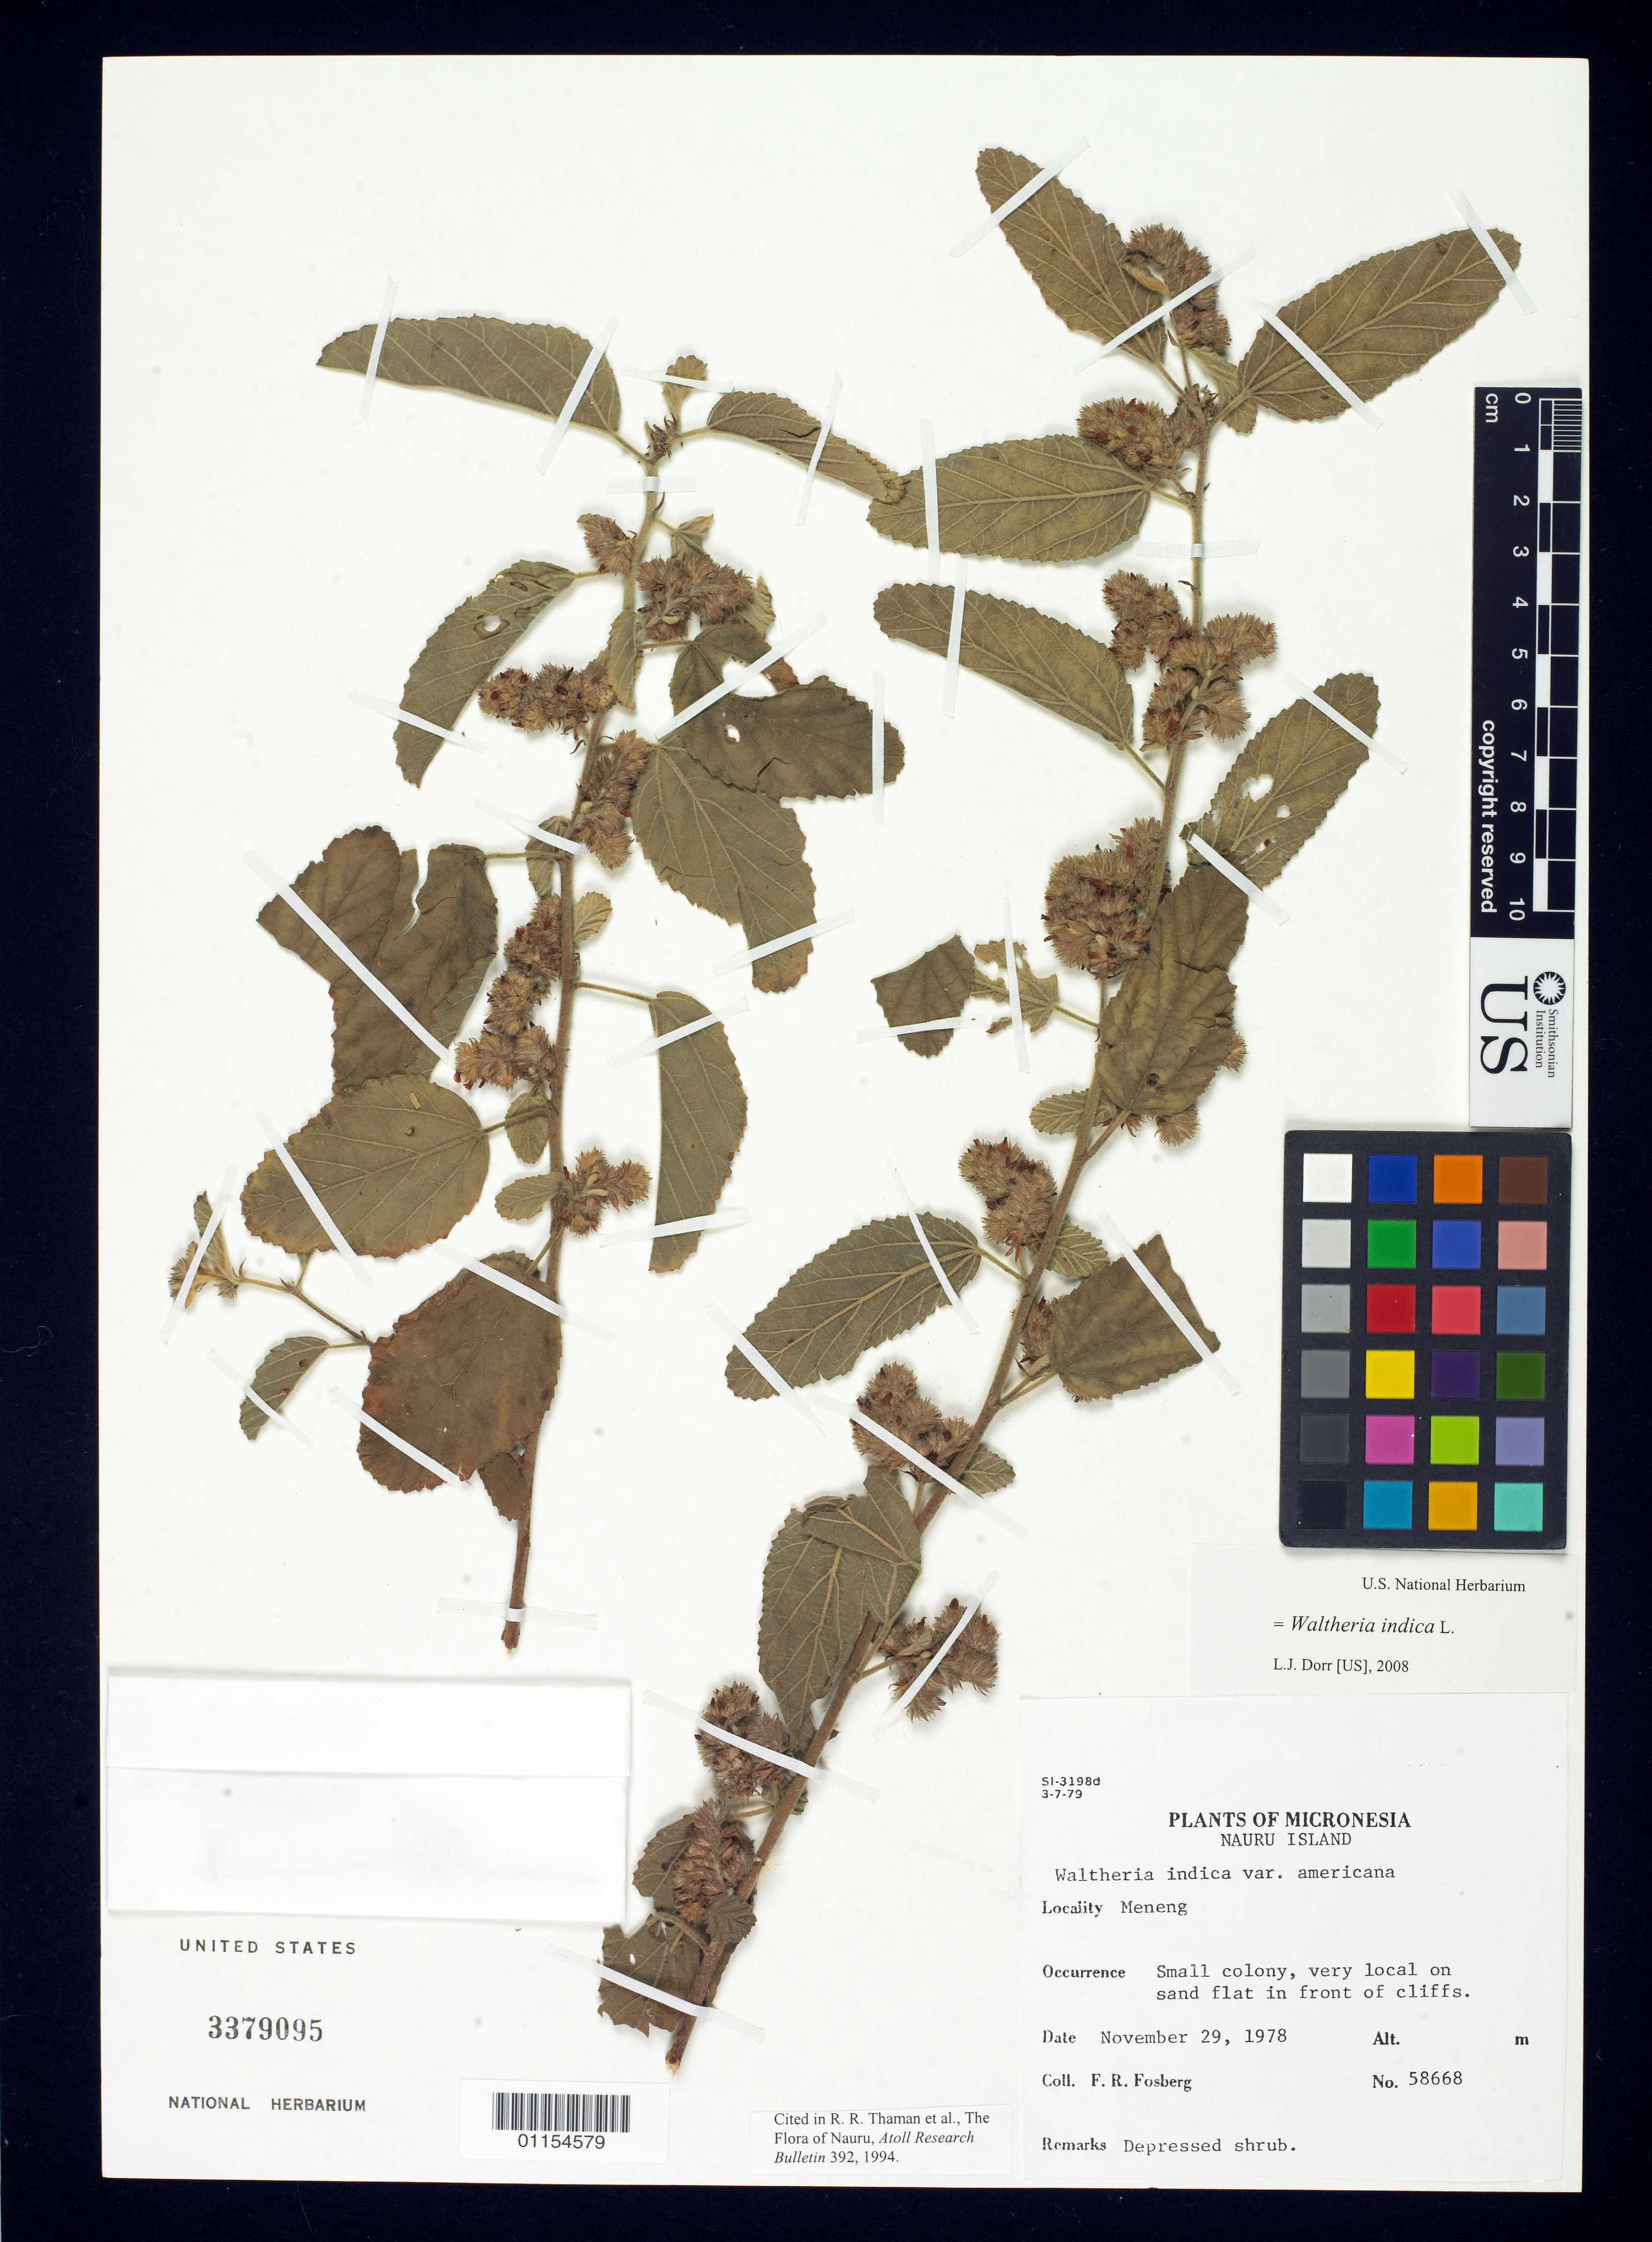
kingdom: Plantae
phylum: Tracheophyta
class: Magnoliopsida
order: Malvales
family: Malvaceae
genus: Waltheria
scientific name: Waltheria indica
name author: L.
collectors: F. R. Fosberg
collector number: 58668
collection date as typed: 29 Nov 1978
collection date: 1978-11-29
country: Nauru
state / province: Meneng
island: Nauru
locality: Meneng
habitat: on sand flat in front of cliff.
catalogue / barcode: US 3379095